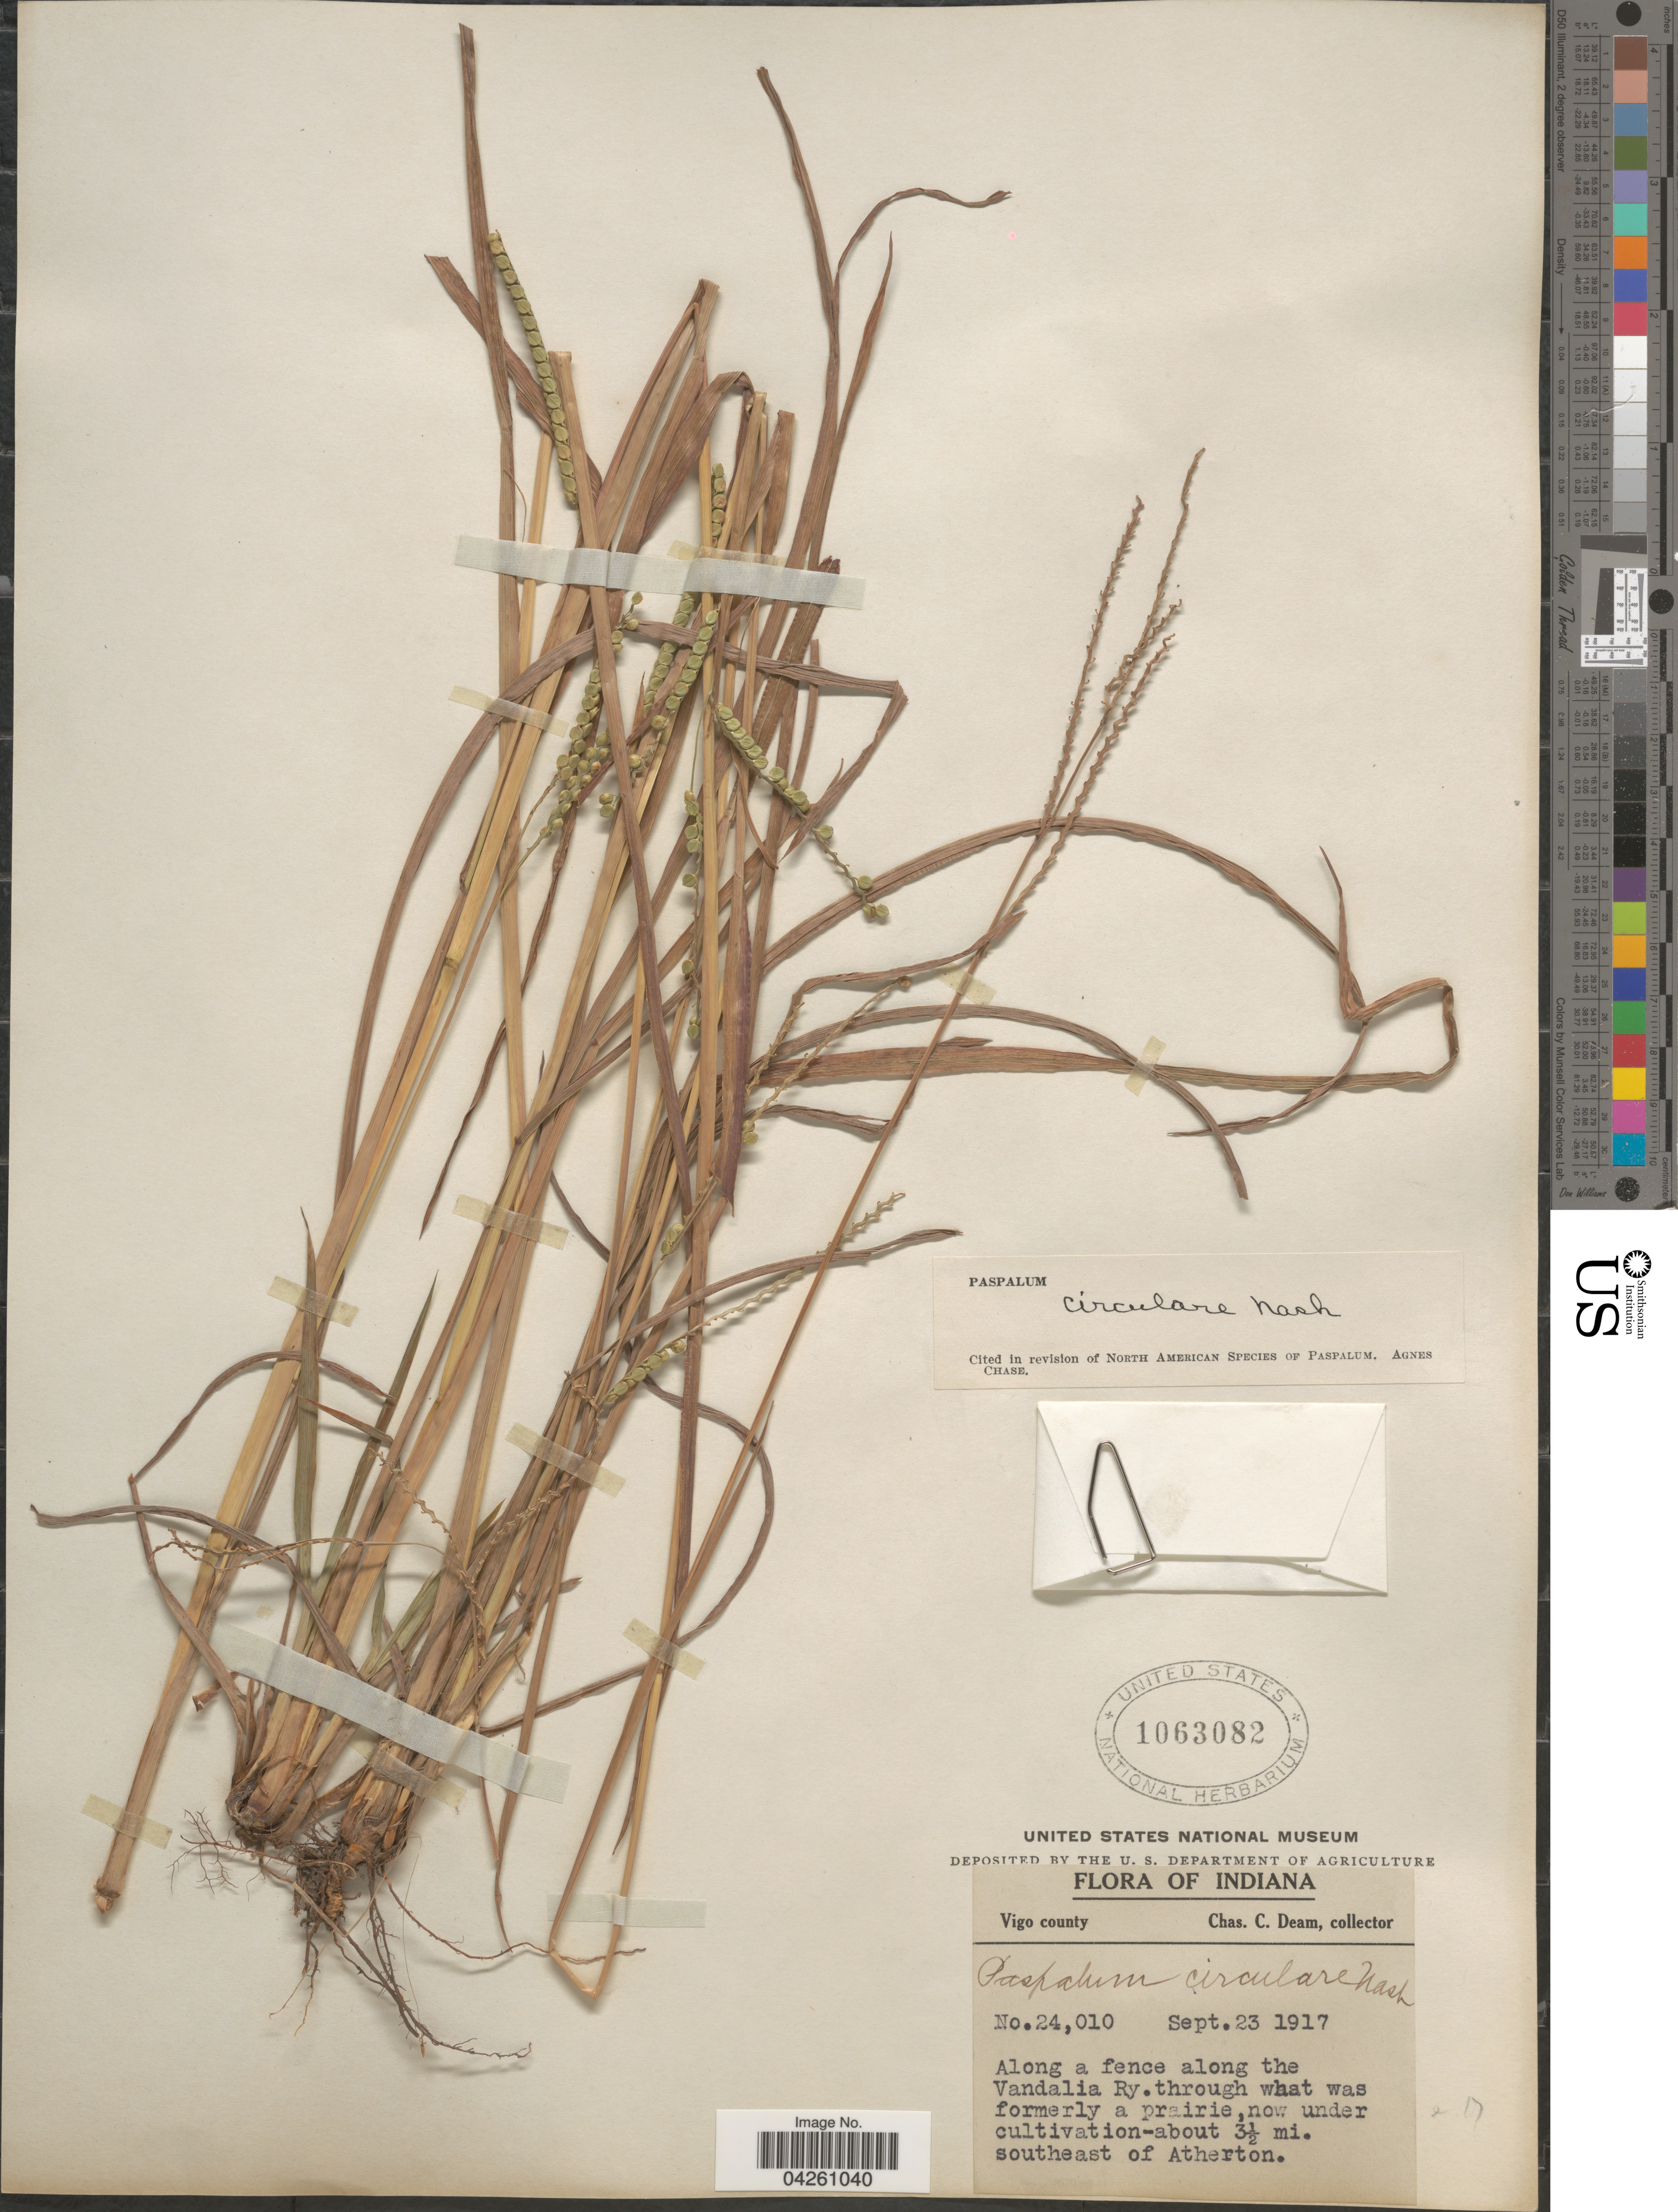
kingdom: Plantae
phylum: Tracheophyta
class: Liliopsida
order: Poales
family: Poaceae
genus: Paspalum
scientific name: Paspalum circulare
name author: Nash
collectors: C. C. Deam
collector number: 24010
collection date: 1917-09-23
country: United States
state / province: Indiana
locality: Vigo county. Along a fence along the Vandalia Ry. through what was formerly a prairie, now under cultivation-about 3½ mi. southeast of Atherton.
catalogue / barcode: US 1063082